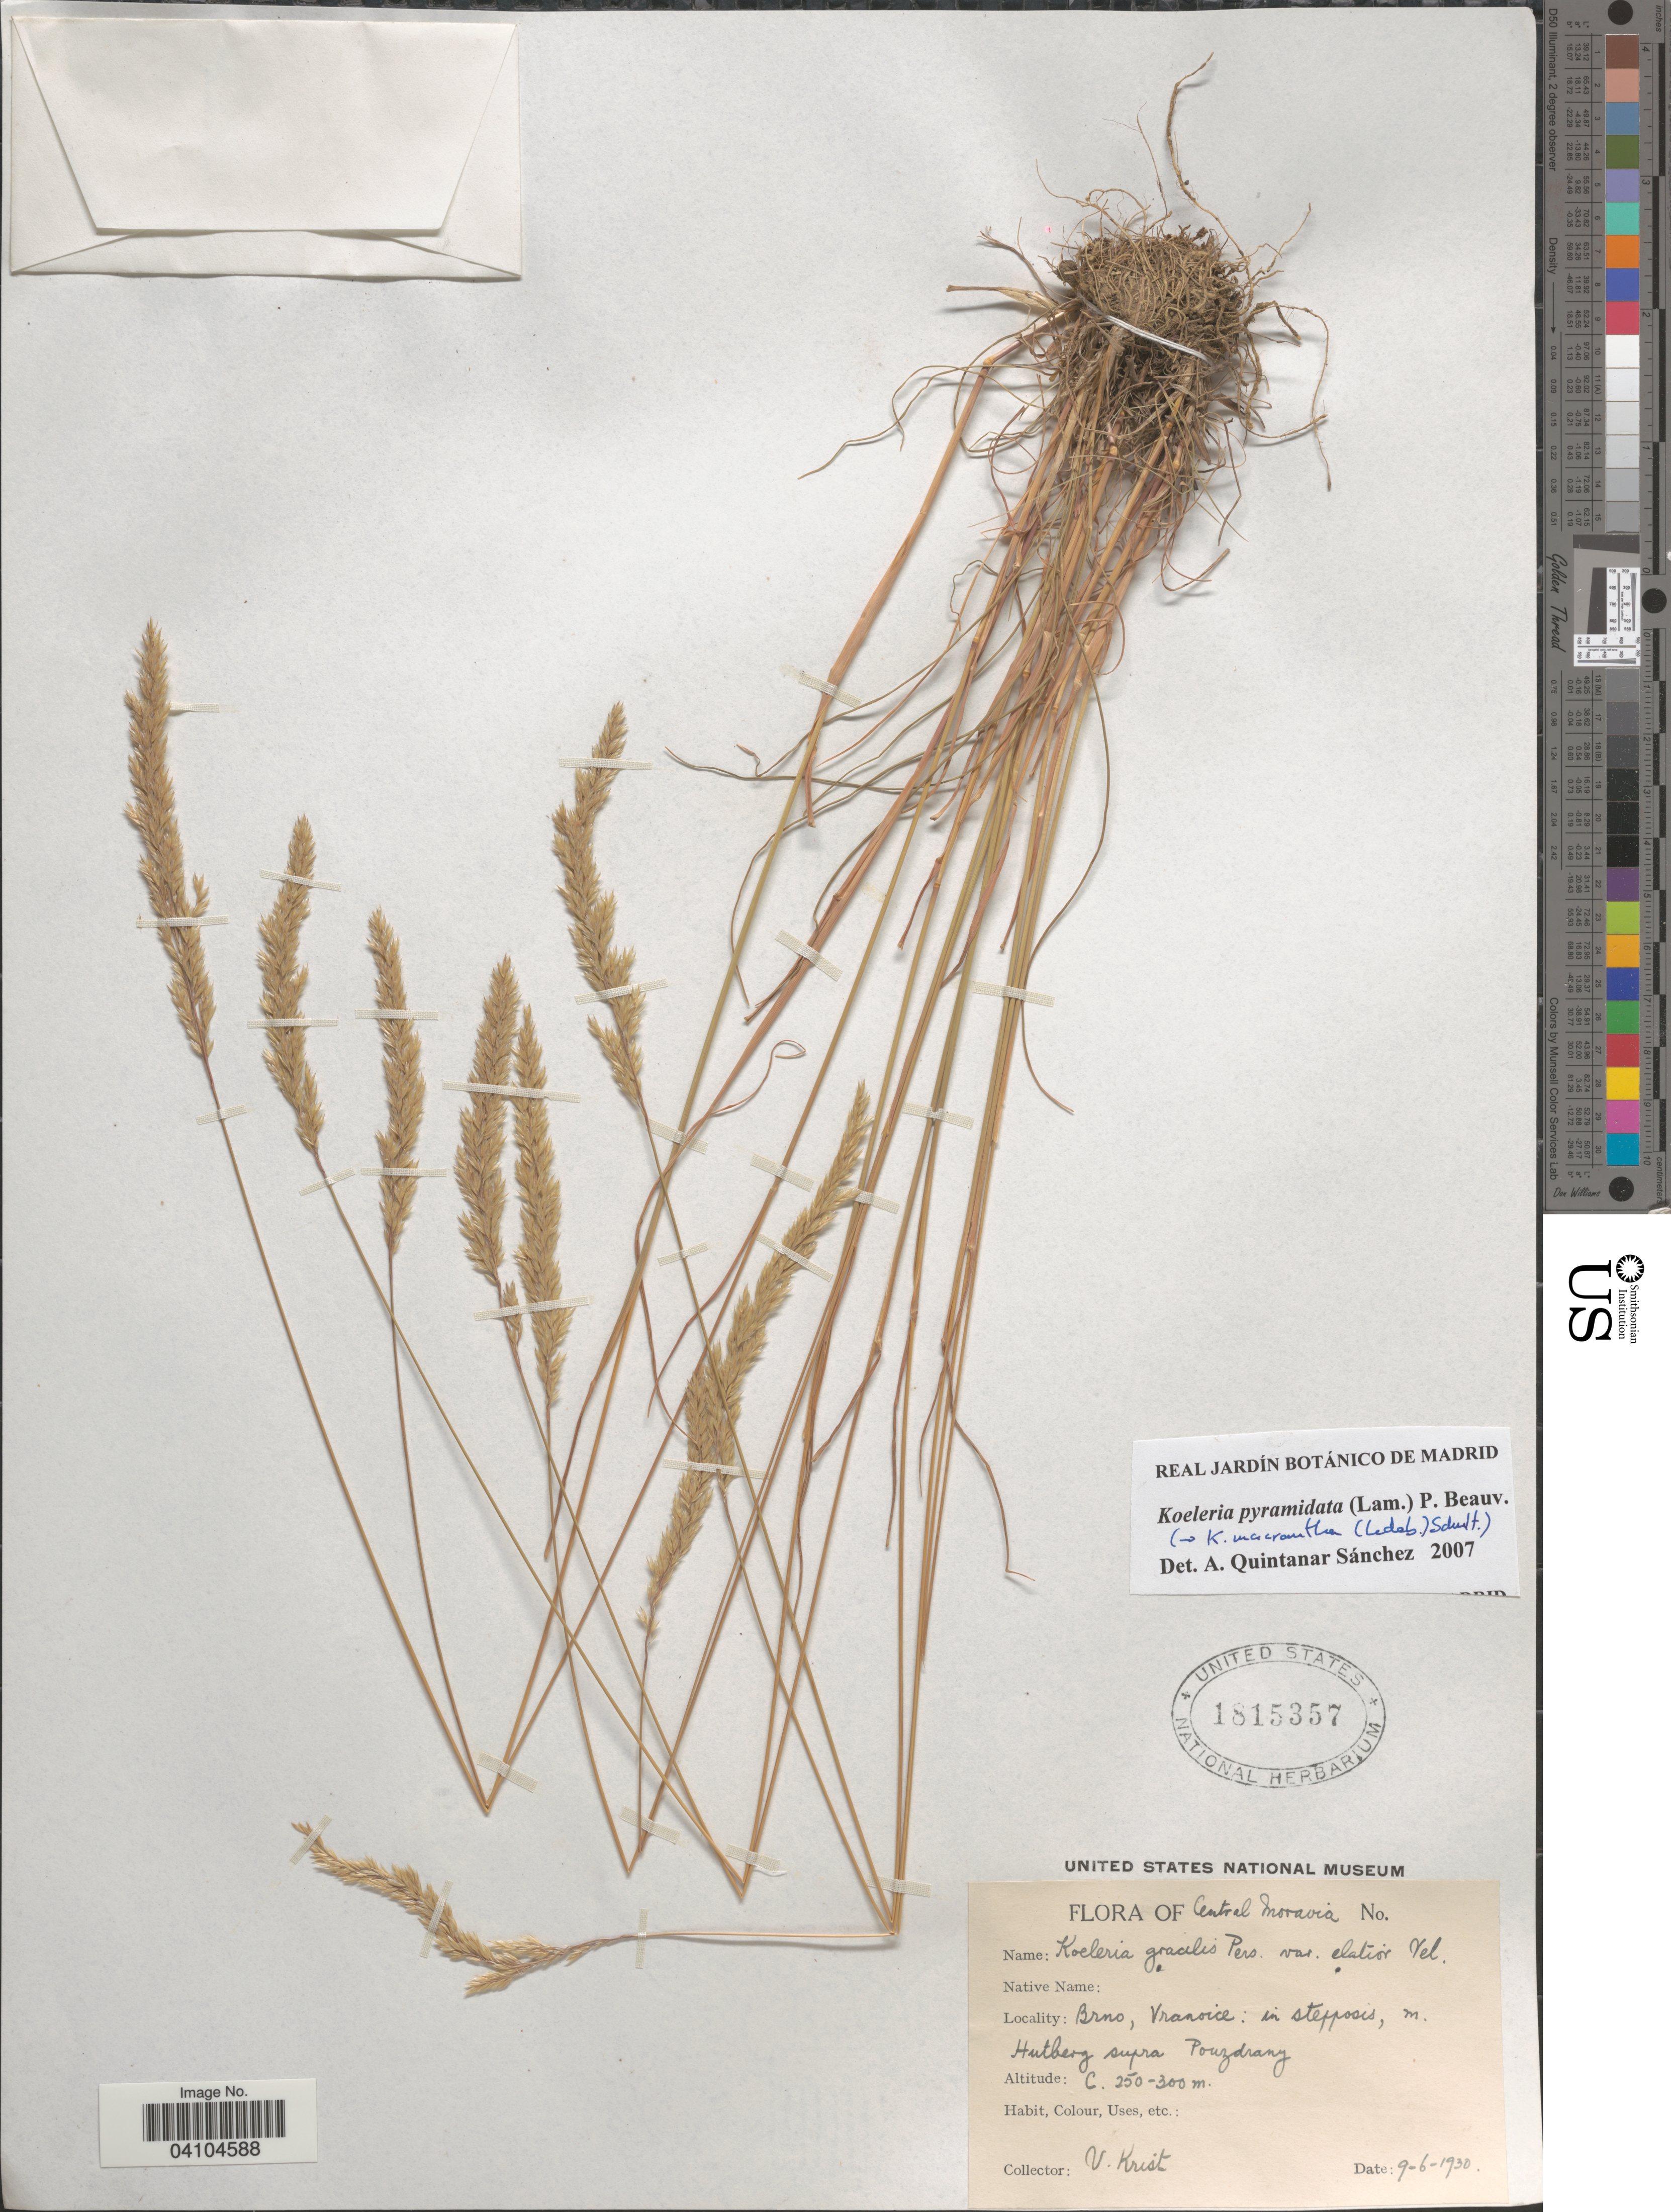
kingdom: Plantae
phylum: Tracheophyta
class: Liliopsida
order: Poales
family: Poaceae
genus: Koeleria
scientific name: Koeleria pyramidata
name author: (Lam.) P. Beauv.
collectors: V. Krist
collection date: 1930-06-09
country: Czechia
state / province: South Moravian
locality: Central Moravia. Brno, Vranoice: in steppois, m. Hutberg supra Pouzdrany.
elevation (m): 250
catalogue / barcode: US 1815357